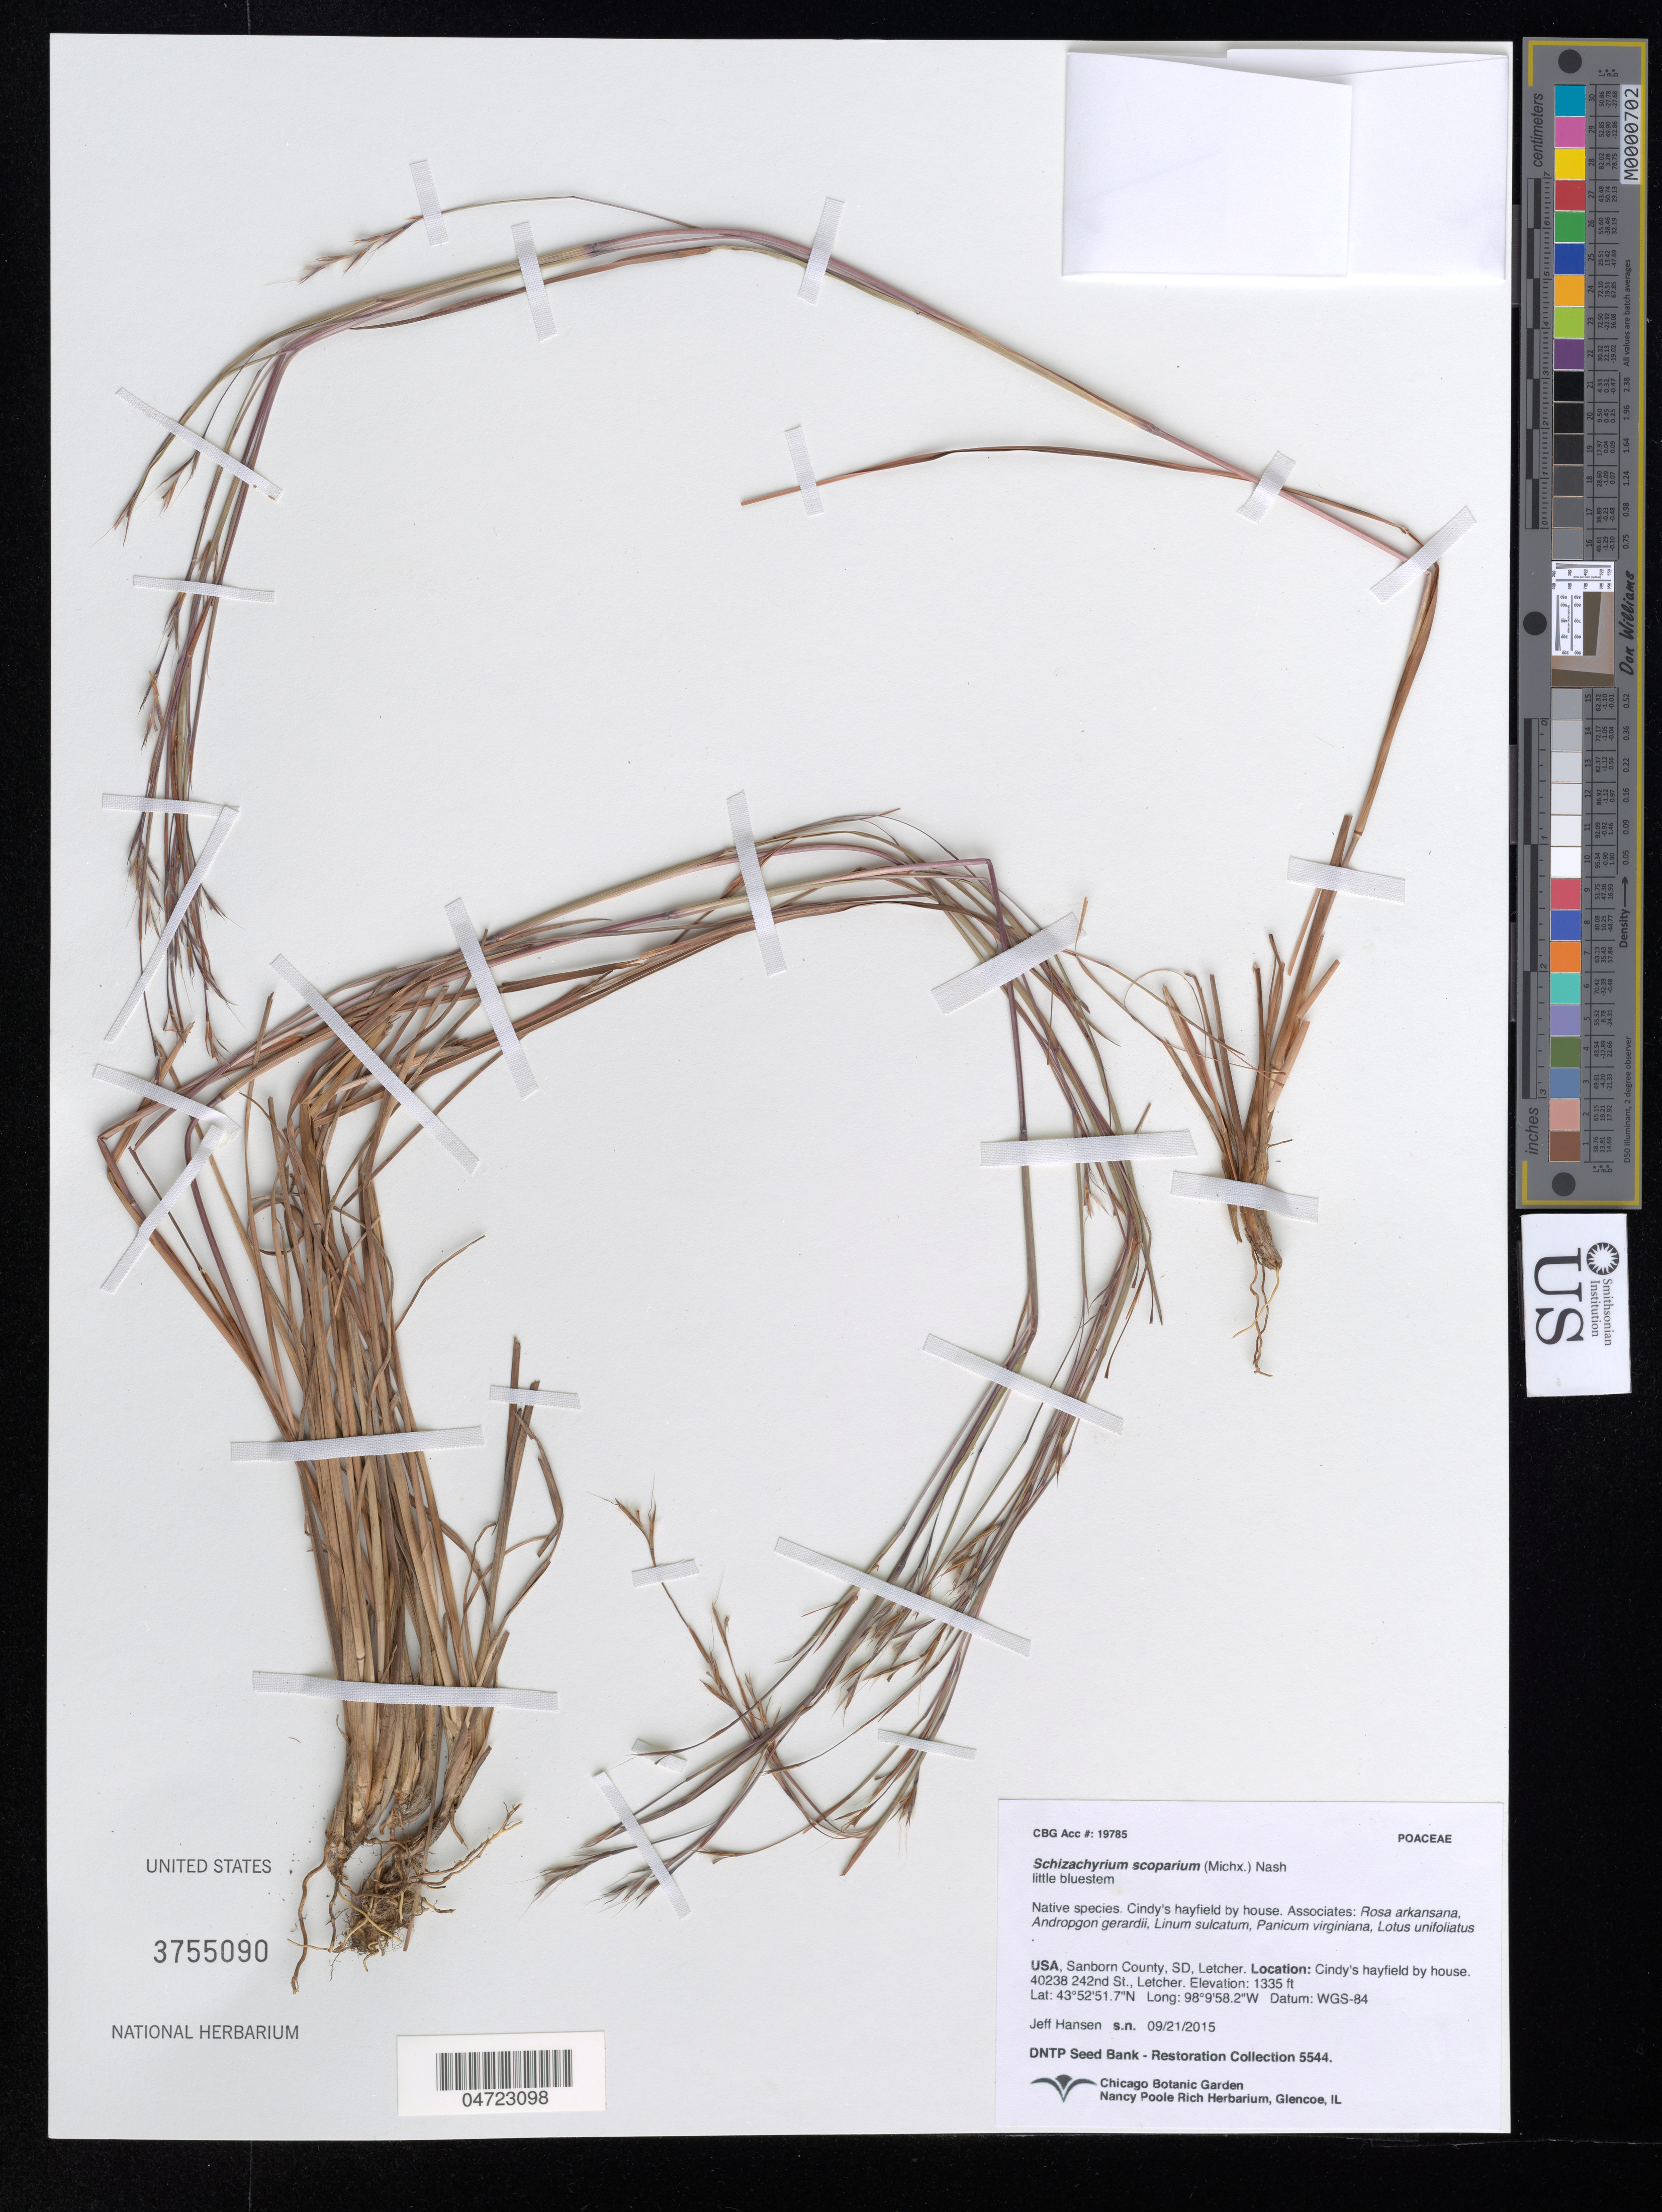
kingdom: Plantae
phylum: Tracheophyta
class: Liliopsida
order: Poales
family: Poaceae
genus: Schizachyrium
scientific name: Schizachyrium scoparium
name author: (Michx.) Nash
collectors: J. Hansen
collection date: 2015-09-21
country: United States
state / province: South Dakota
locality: Sanborn County, Letcher. Cindy's hayfield by house. 40238 242nd St., Letcher.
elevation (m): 407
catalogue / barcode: US 3755090